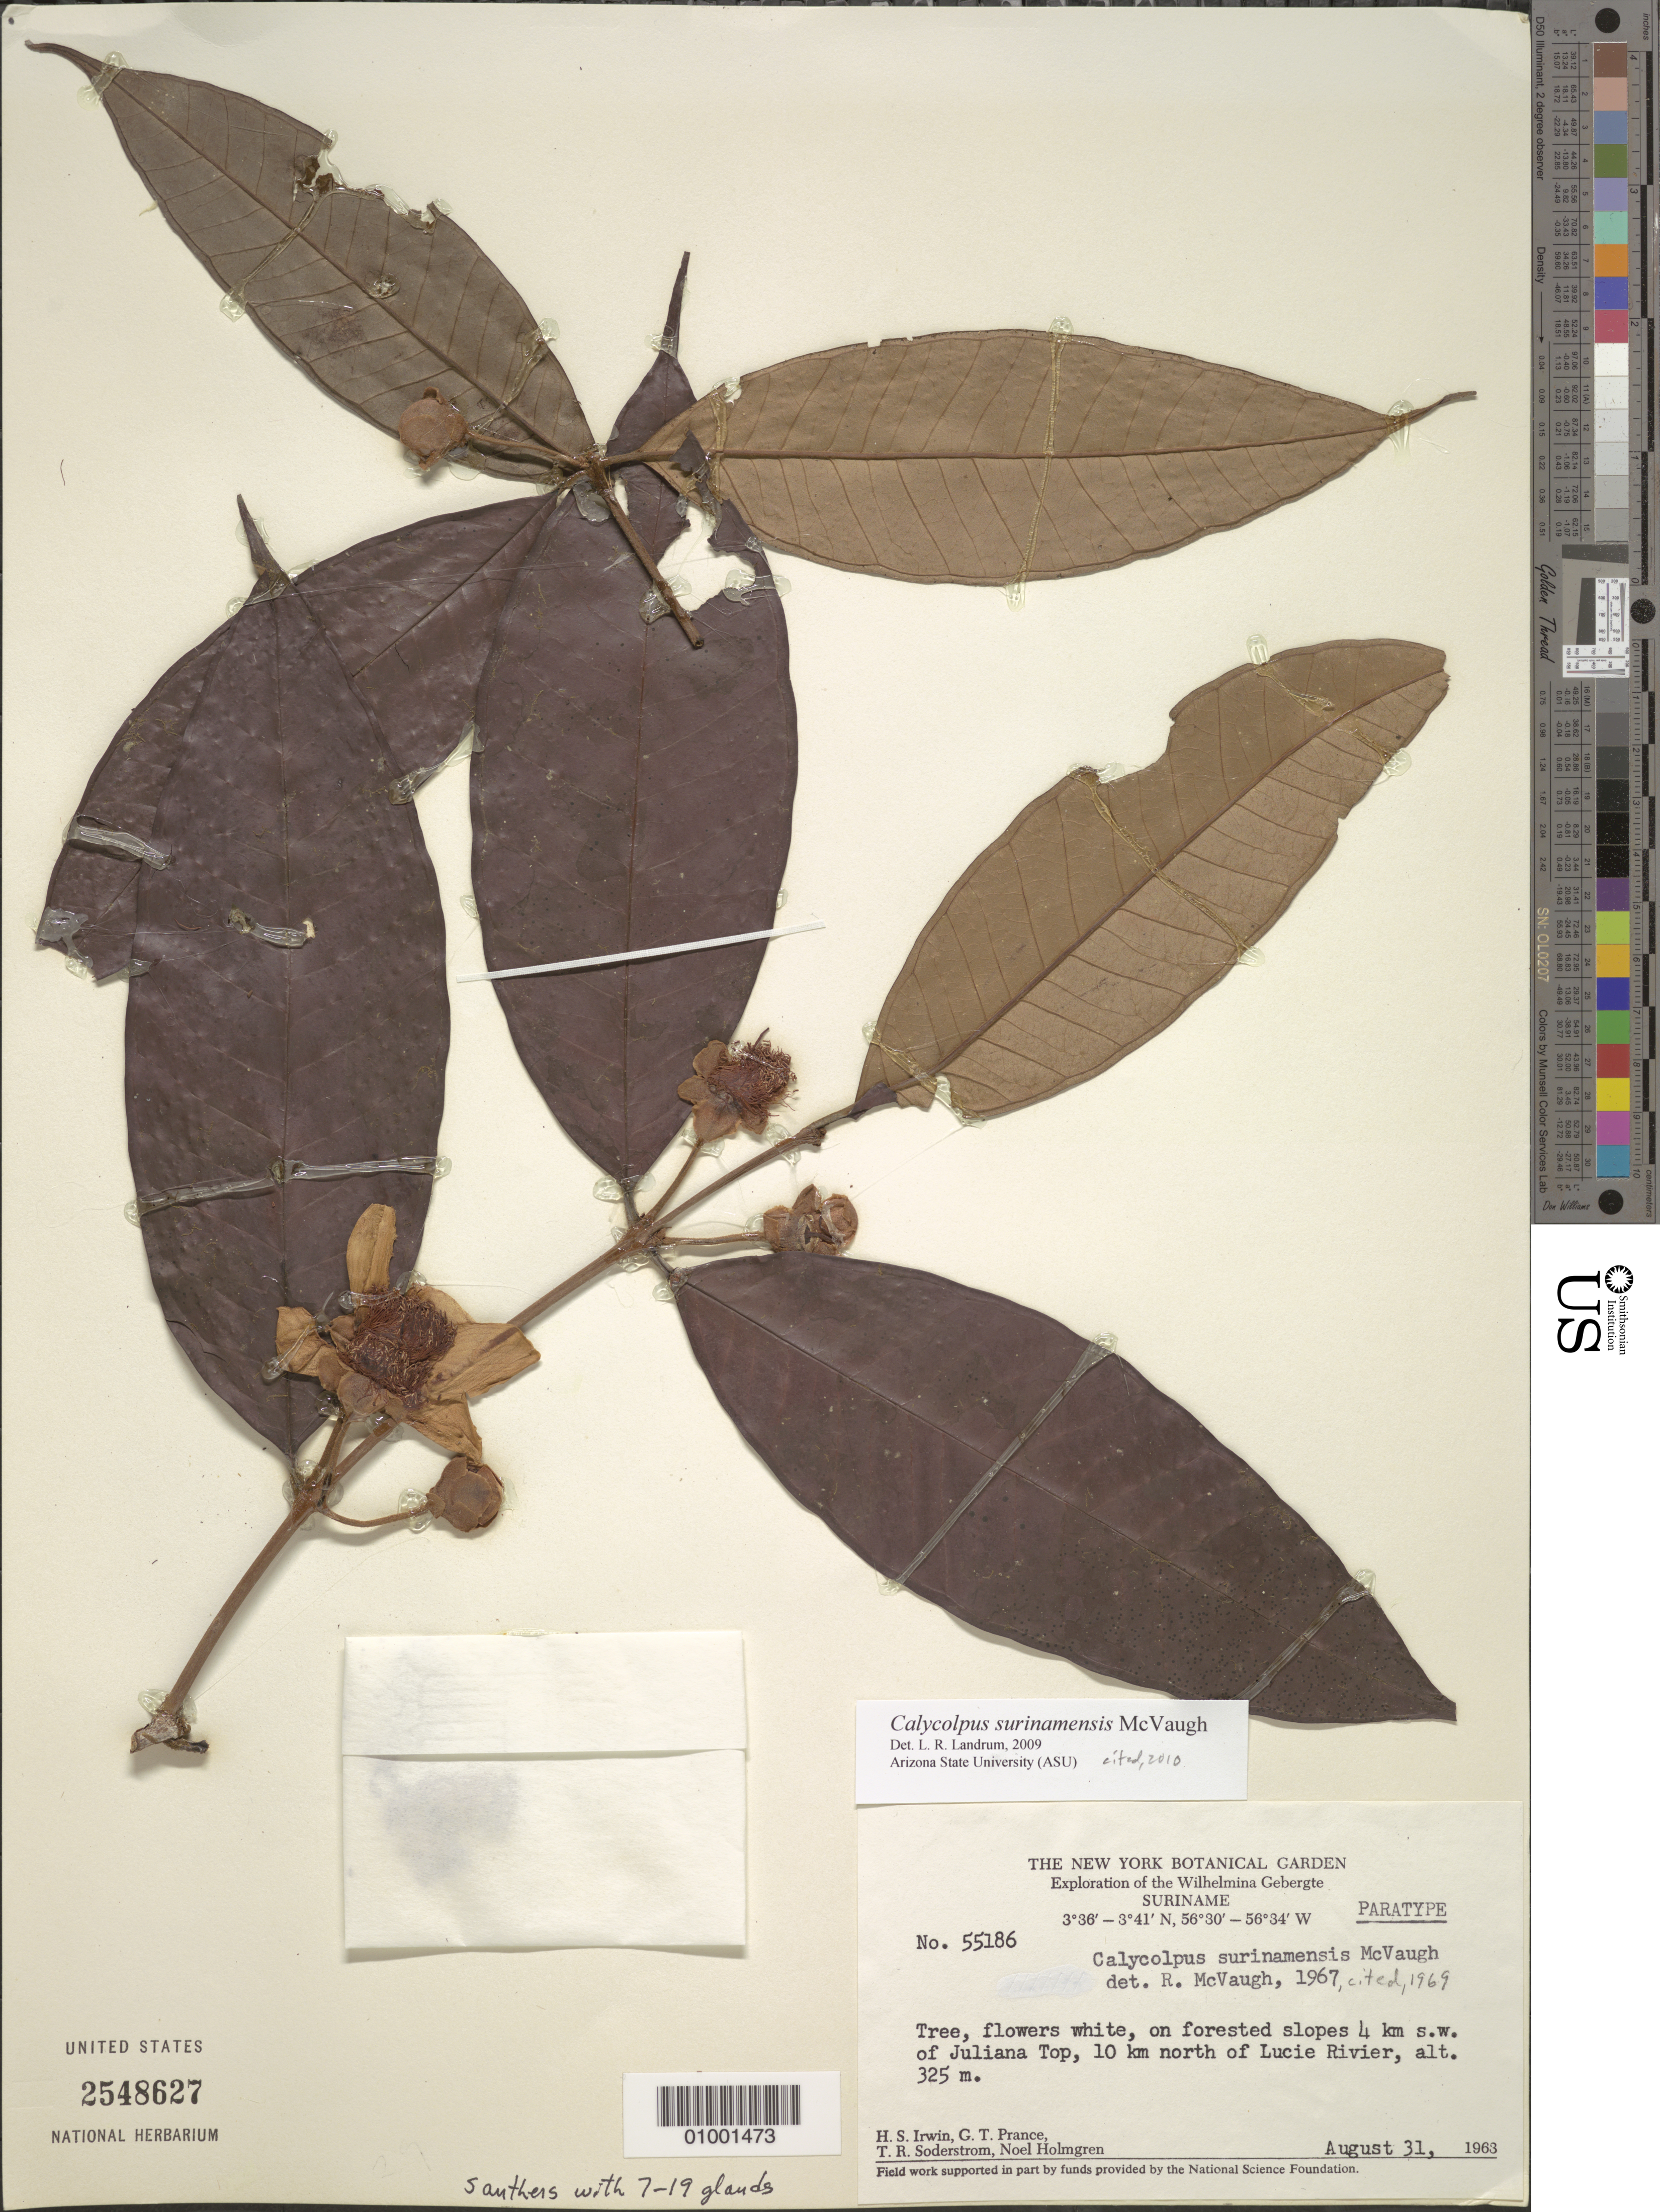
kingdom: Plantae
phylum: Tracheophyta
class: Magnoliopsida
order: Myrtales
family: Myrtaceae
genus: Calycolpus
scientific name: Calycolpus surinamensis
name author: McVaugh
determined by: Landrum, L. R.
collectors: H. Irwin, G. T. Prance, T. R. Soderstrom & N. H. Holmgren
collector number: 55186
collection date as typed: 31-Aug-63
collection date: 1963-08-31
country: Suriname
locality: Juliana Top, 4 km SW of; 10 km N of Lucie River, Wilhelmina Gebergte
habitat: Forested slopes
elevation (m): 325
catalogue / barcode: US 2548627